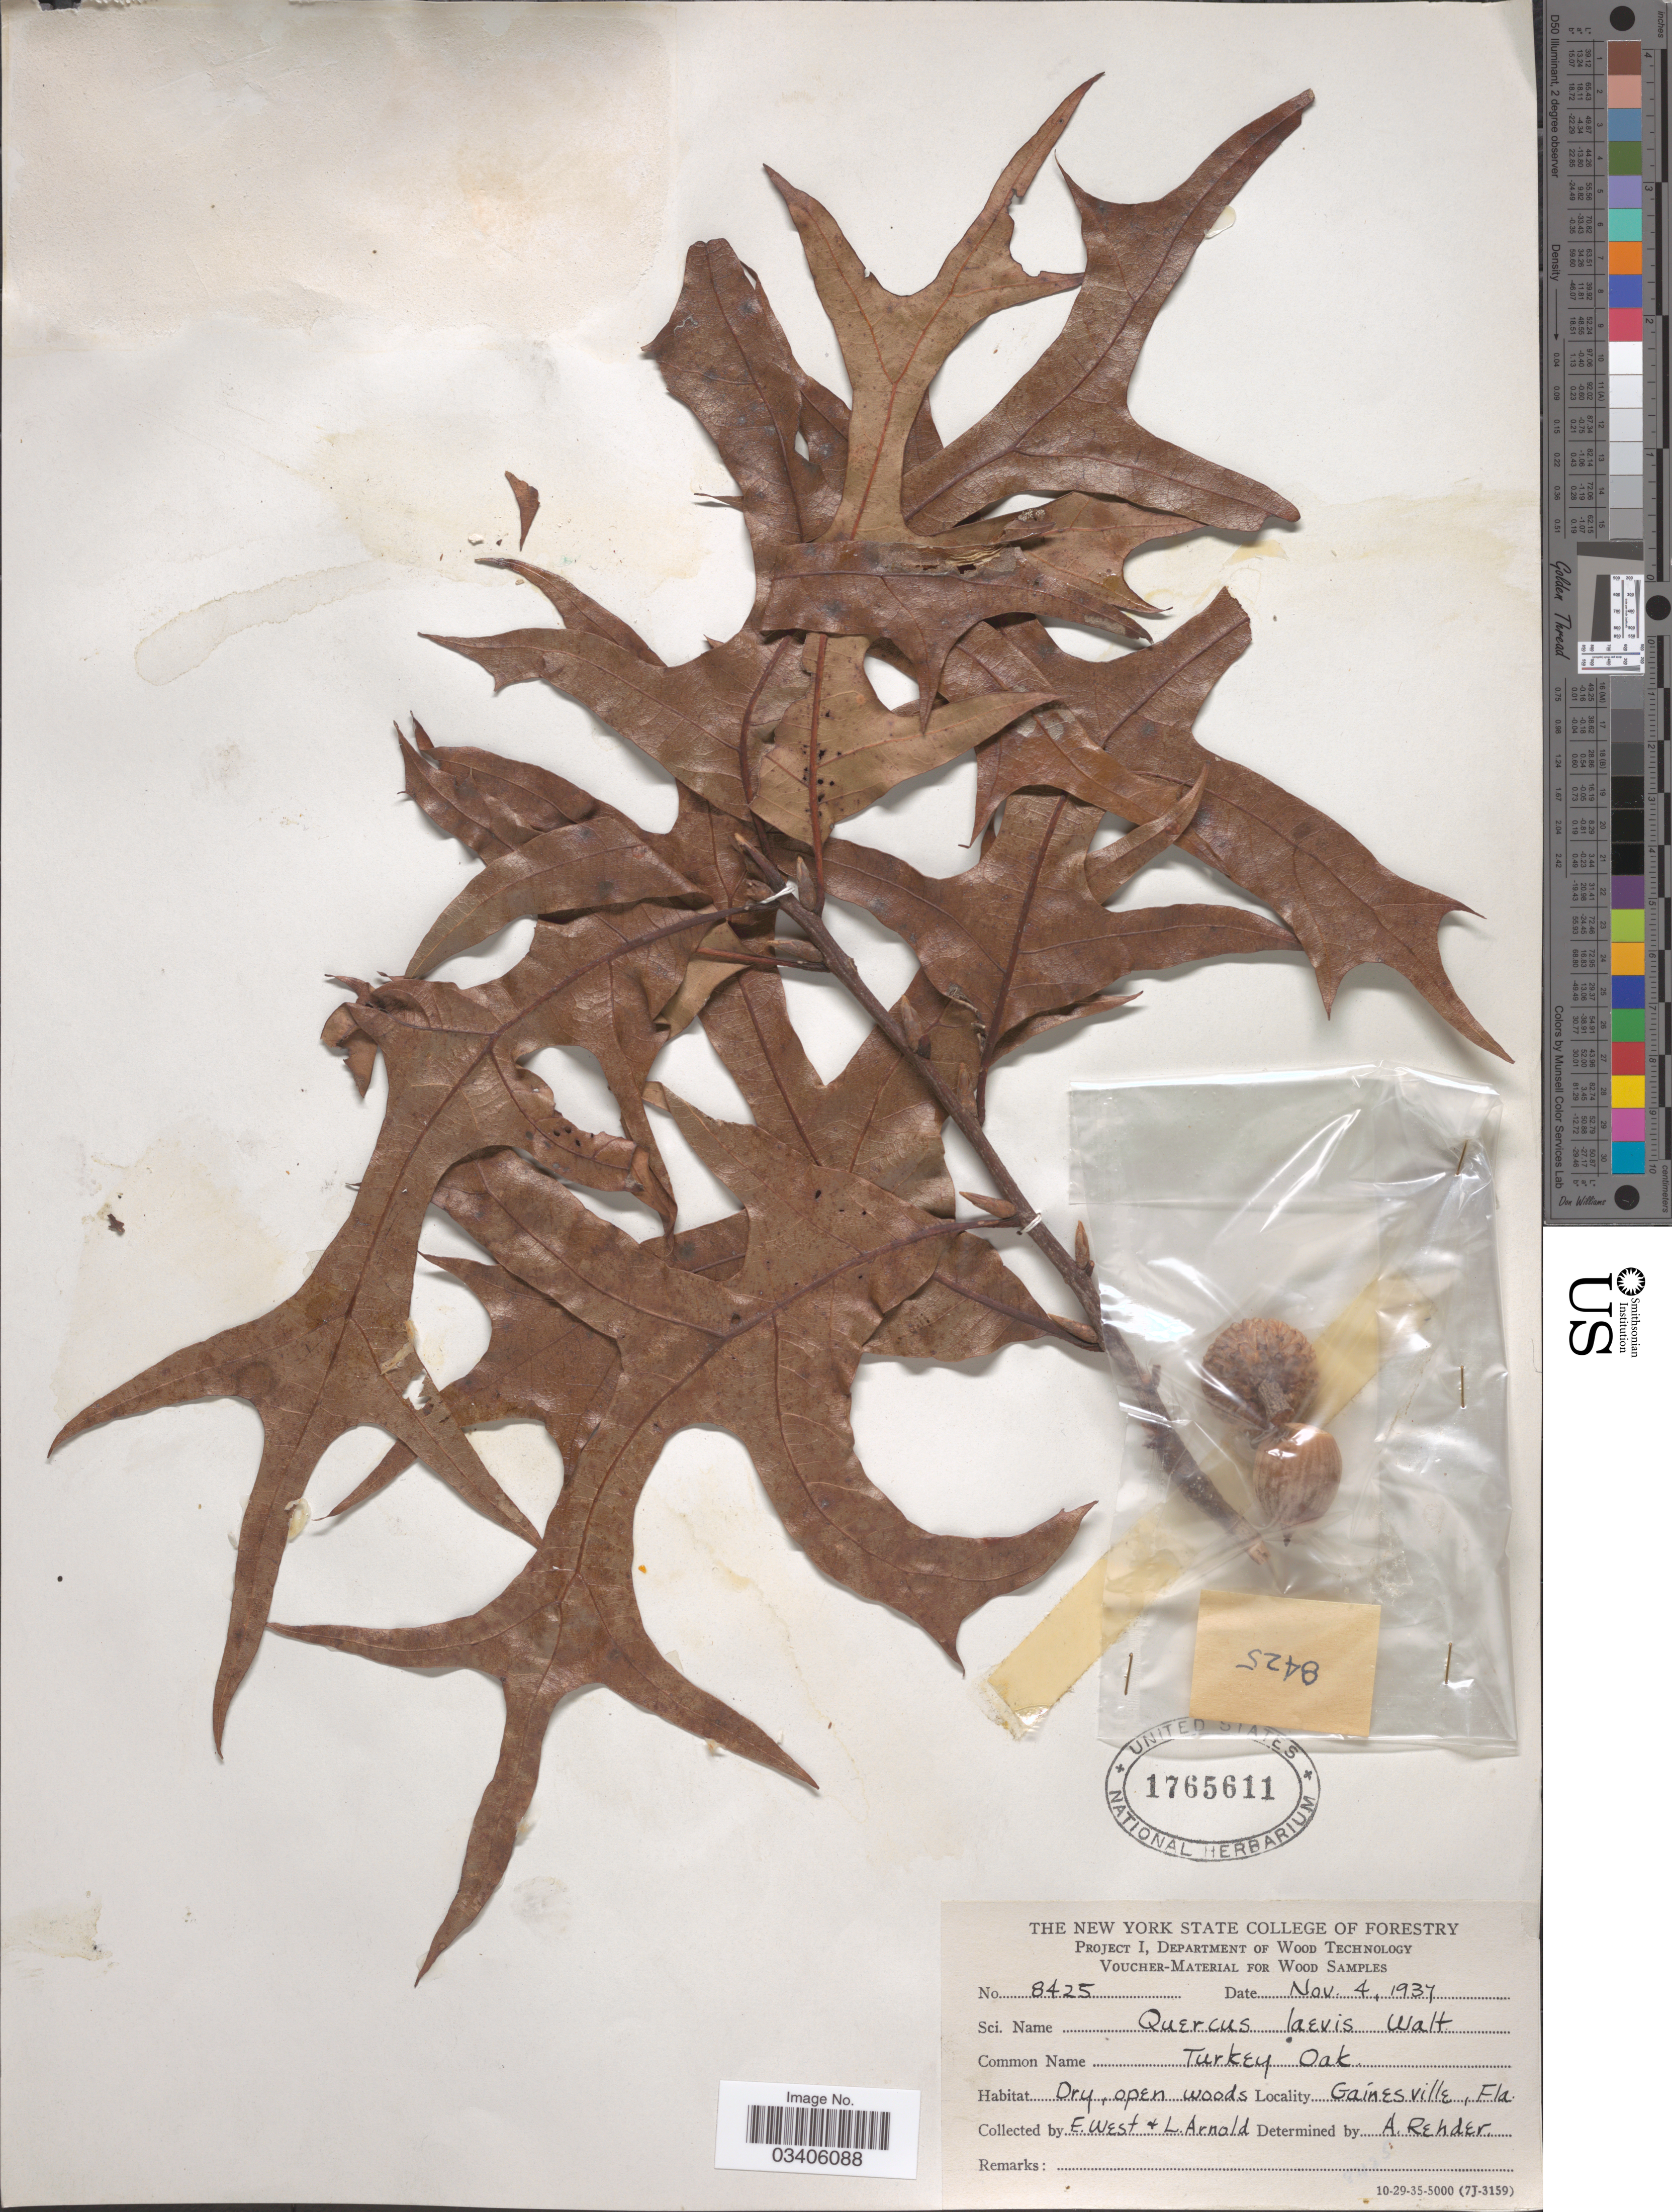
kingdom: Plantae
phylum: Tracheophyta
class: Magnoliopsida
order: Fagales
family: Fagaceae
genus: Quercus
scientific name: Quercus laevis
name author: Walter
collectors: E. West & L. Arnold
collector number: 8425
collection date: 1937-11-04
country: United States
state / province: Florida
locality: Gainesville.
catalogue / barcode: US 1765611